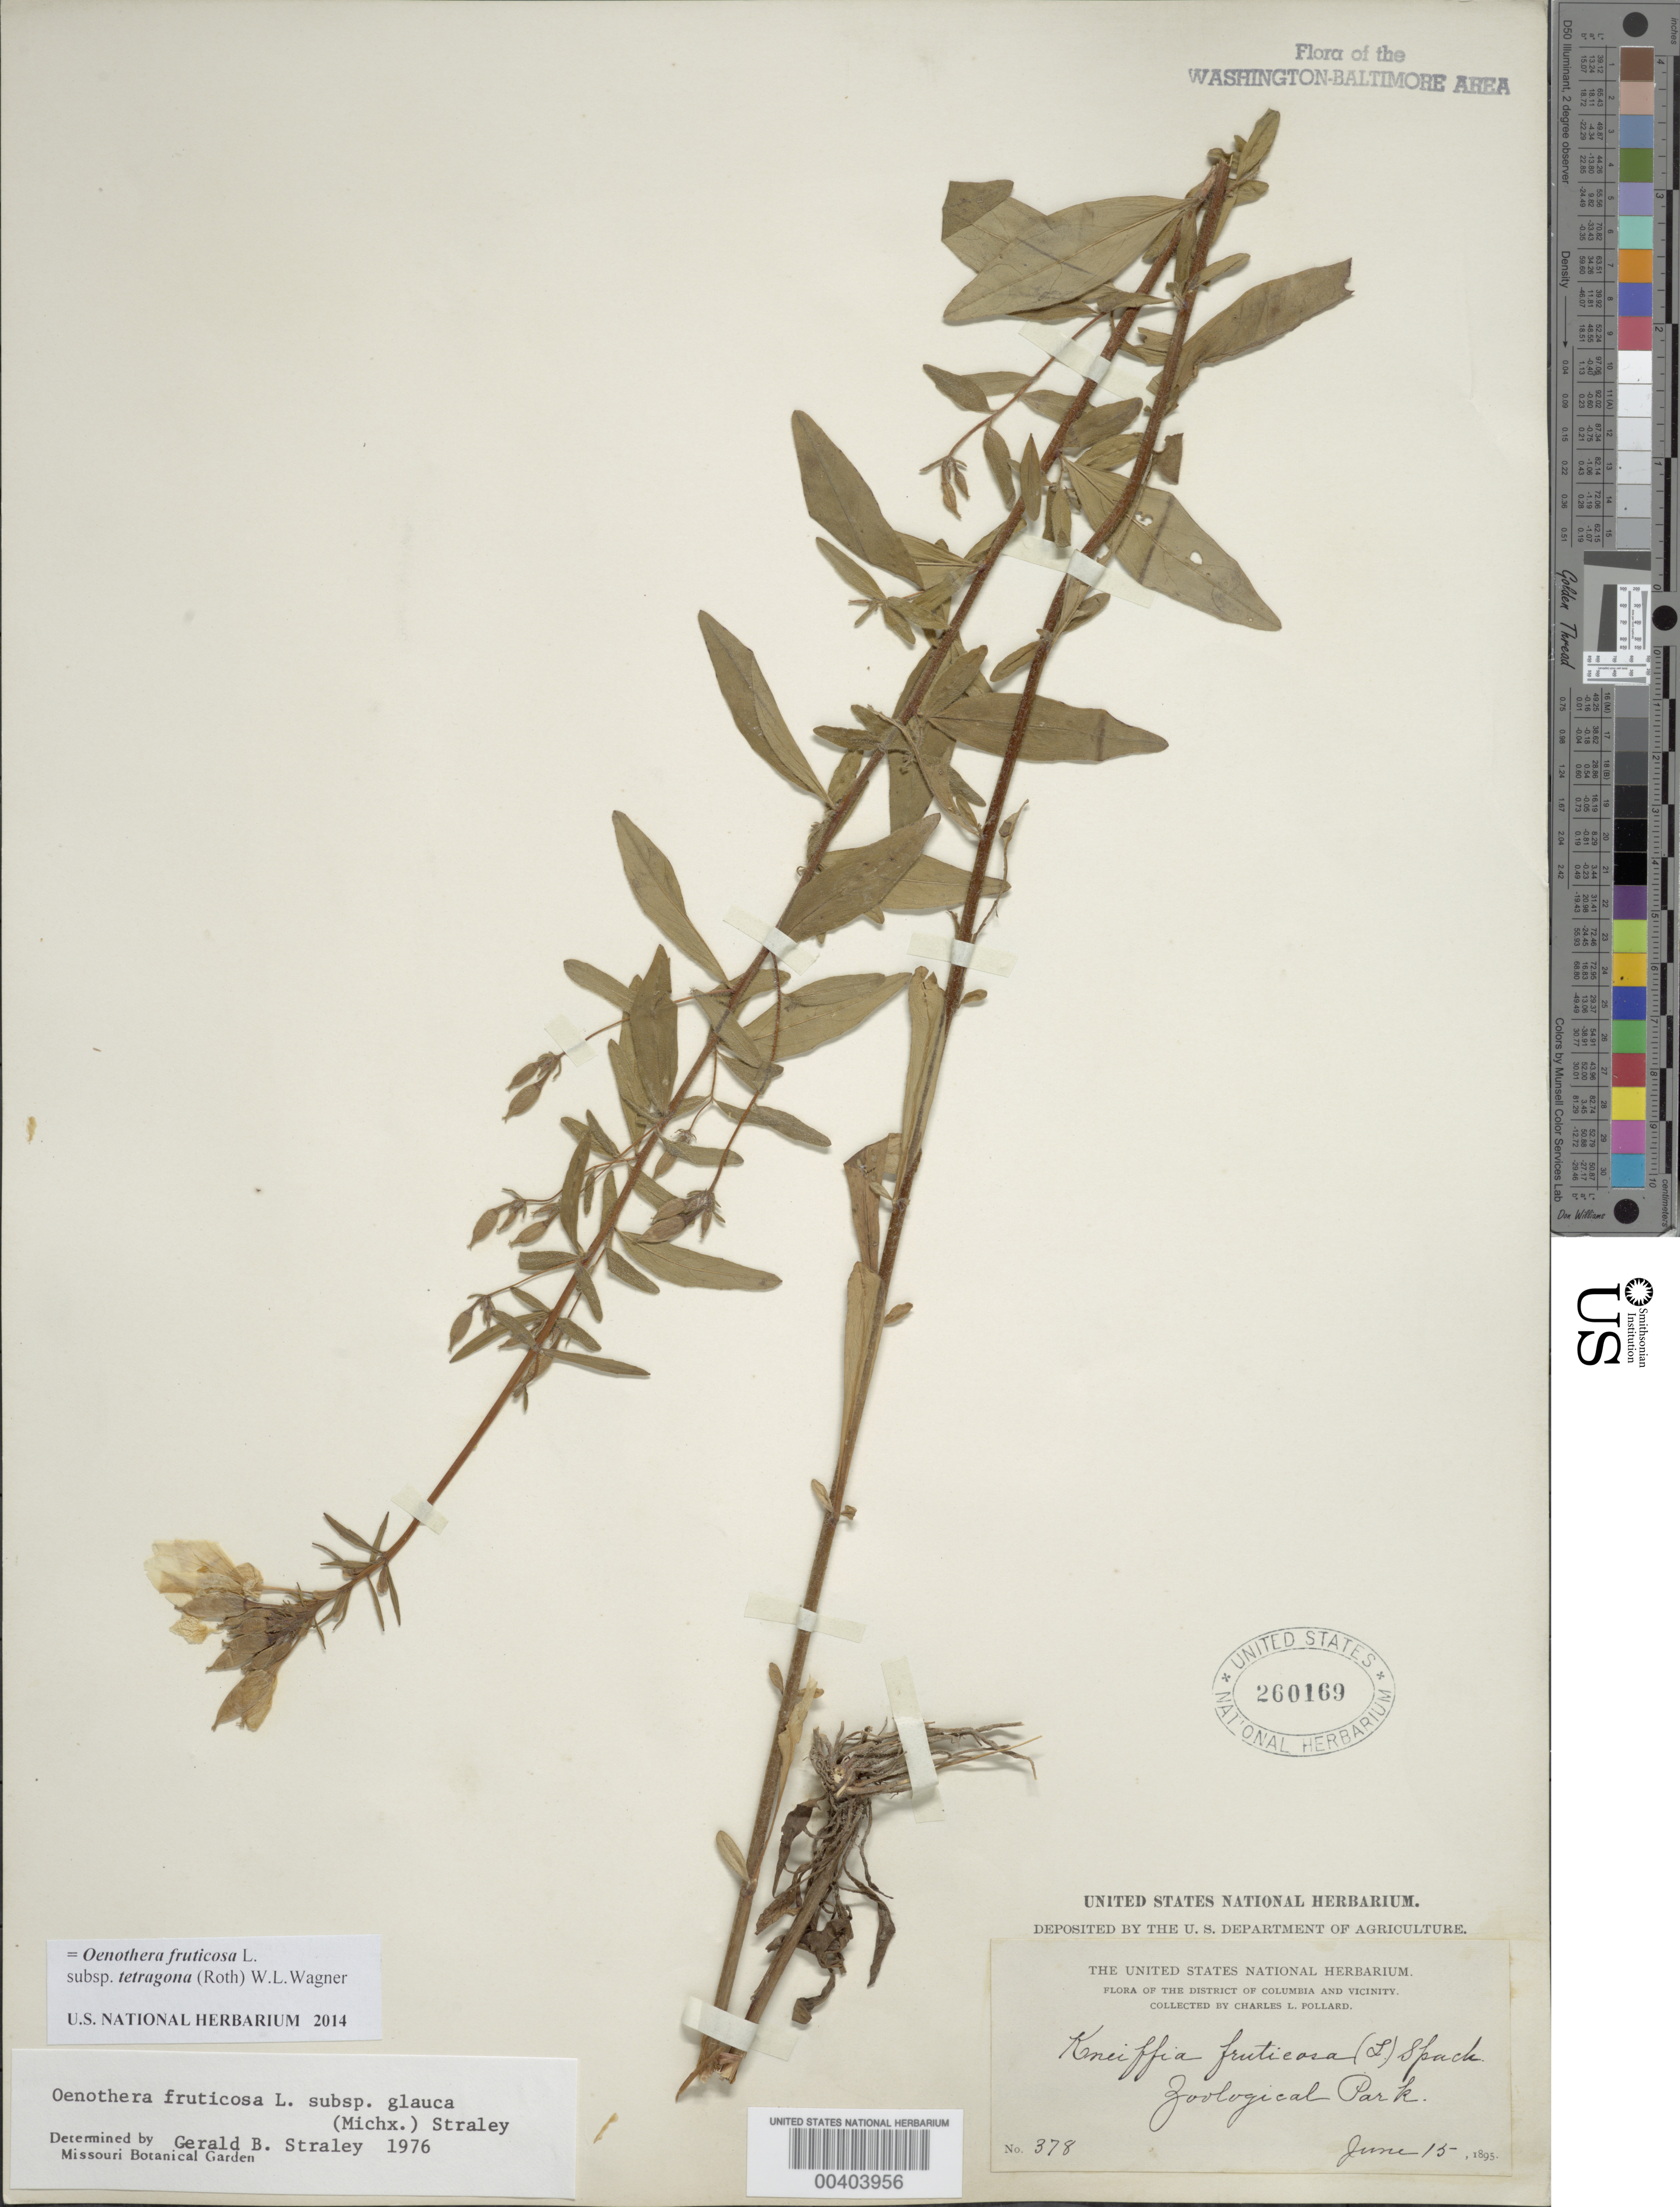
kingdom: Plantae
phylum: Tracheophyta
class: Magnoliopsida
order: Myrtales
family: Onagraceae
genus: Oenothera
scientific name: Oenothera fruticosa subsp. tetragona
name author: (Roth) W.L. Wagner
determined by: Wagner, W. L., (BOT), Smithsonian Institution - National Museum of Natural History (UNITED STATES)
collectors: C. L. Pollard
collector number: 378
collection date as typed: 15 Jun 1895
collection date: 1895-06-15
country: United States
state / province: District of Columbia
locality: Zoological Park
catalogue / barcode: US 260169